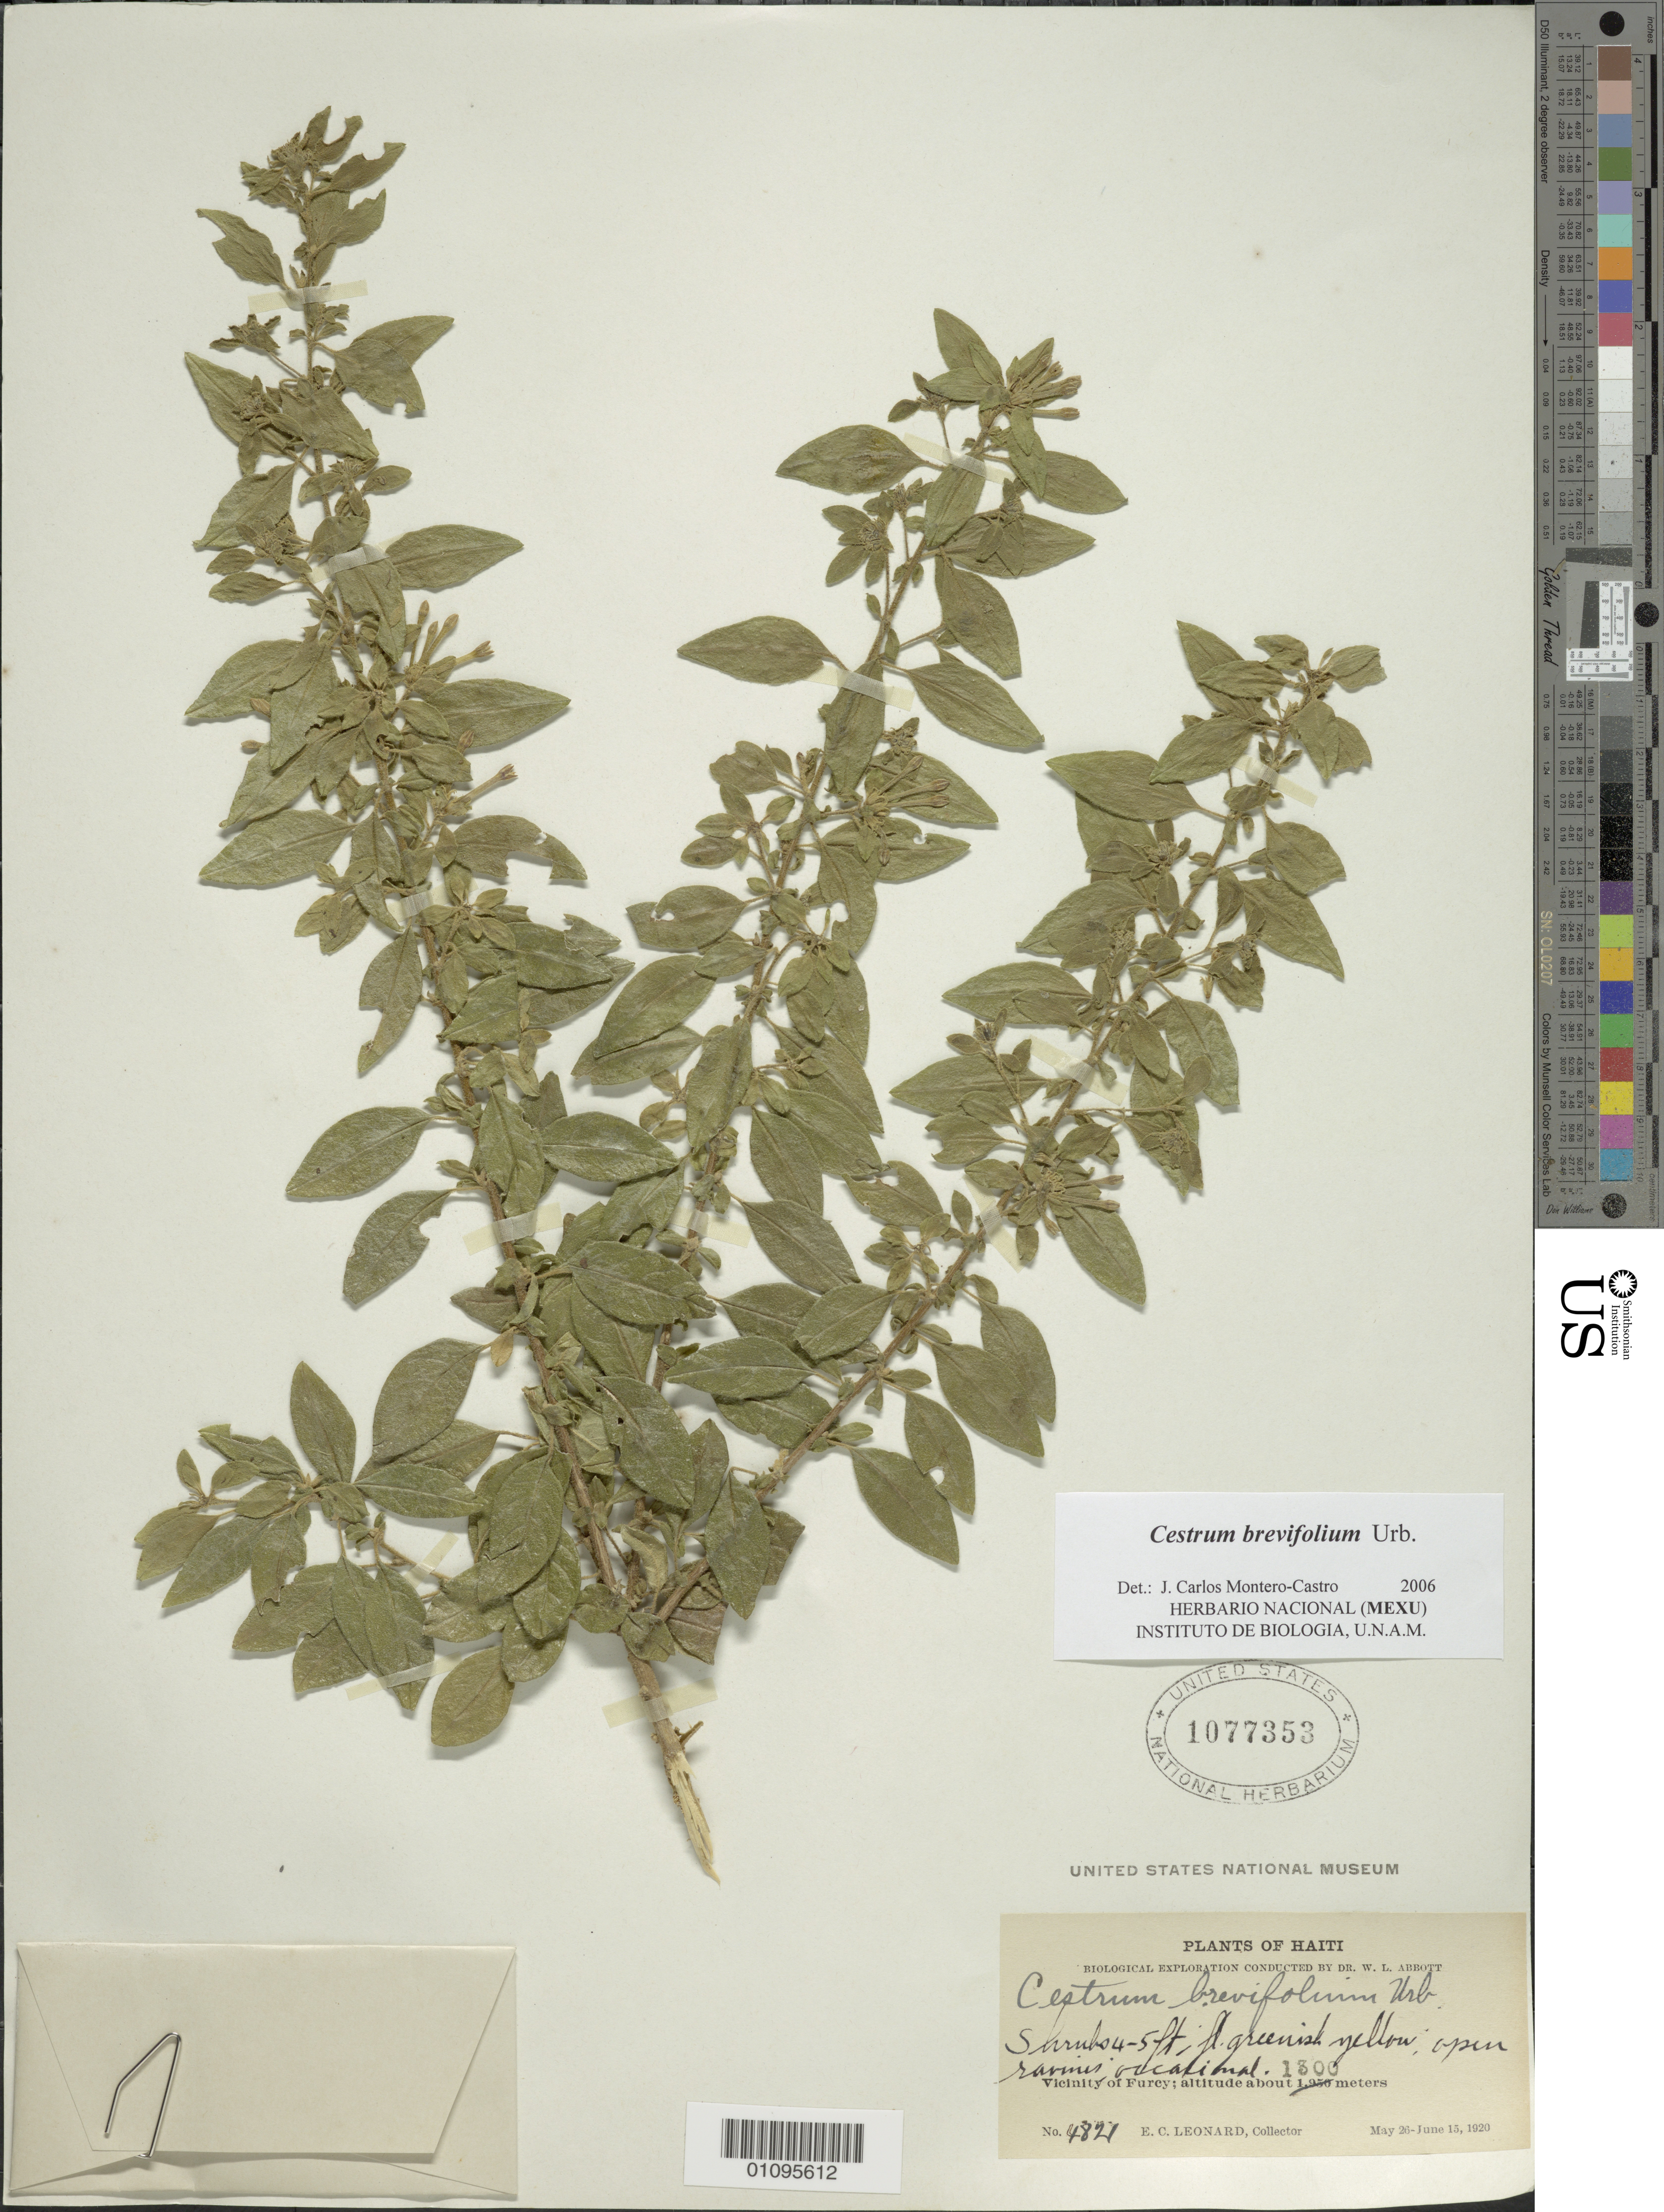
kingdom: Plantae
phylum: Tracheophyta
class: Magnoliopsida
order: Solanales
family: Solanaceae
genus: Cestrum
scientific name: Cestrum brevifolium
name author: Urb.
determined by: Montero-Castro, J. C.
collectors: E. C. Leonard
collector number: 4827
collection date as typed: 26 May 1920 to 15 Jun 1920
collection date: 1920-05-26/1920-06-15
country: Haiti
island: Hispaniola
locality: Furey vicinity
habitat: Open ravines; occasional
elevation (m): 1300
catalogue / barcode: US 1077353